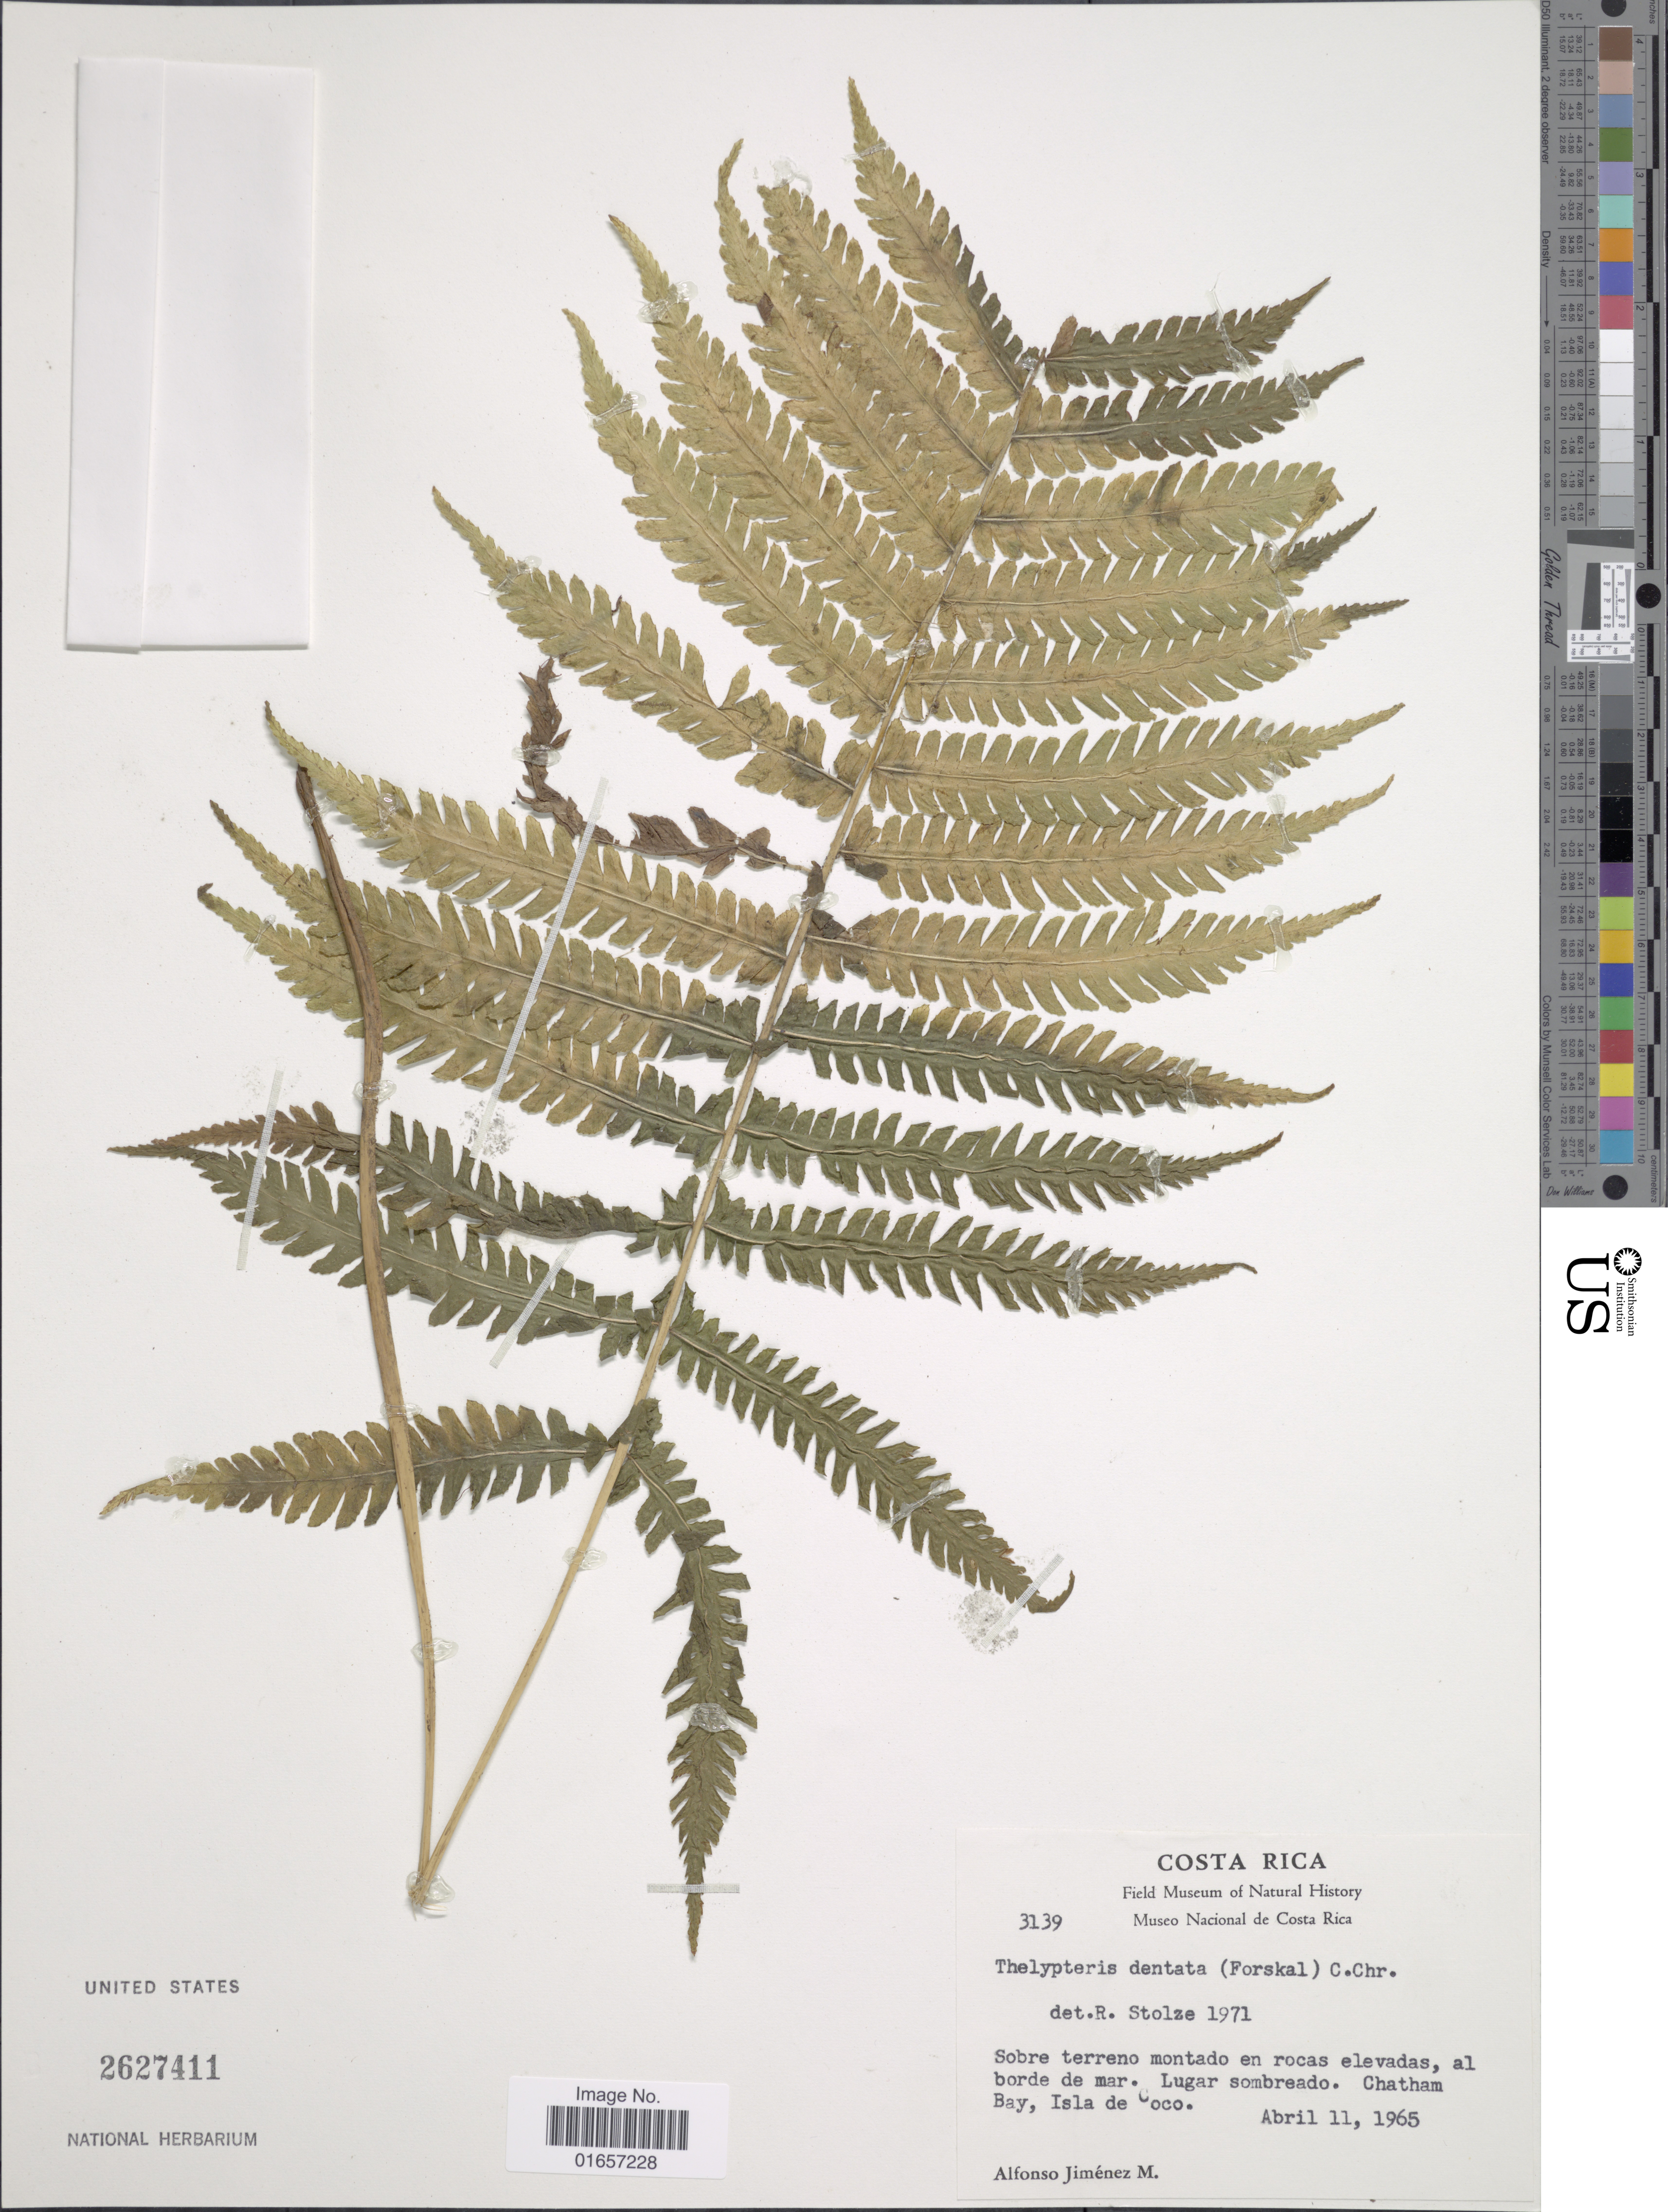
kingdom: Plantae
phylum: Tracheophyta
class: Polypodiopsida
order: Polypodiales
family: Thelypteridaceae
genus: Christella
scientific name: Christella dentata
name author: (Forssk.) Brownsey & Jermy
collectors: A. Jiménez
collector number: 3139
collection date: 1965-04-11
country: Costa Rica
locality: Chatham Bay, Isla de Coco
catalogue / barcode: US 2627411